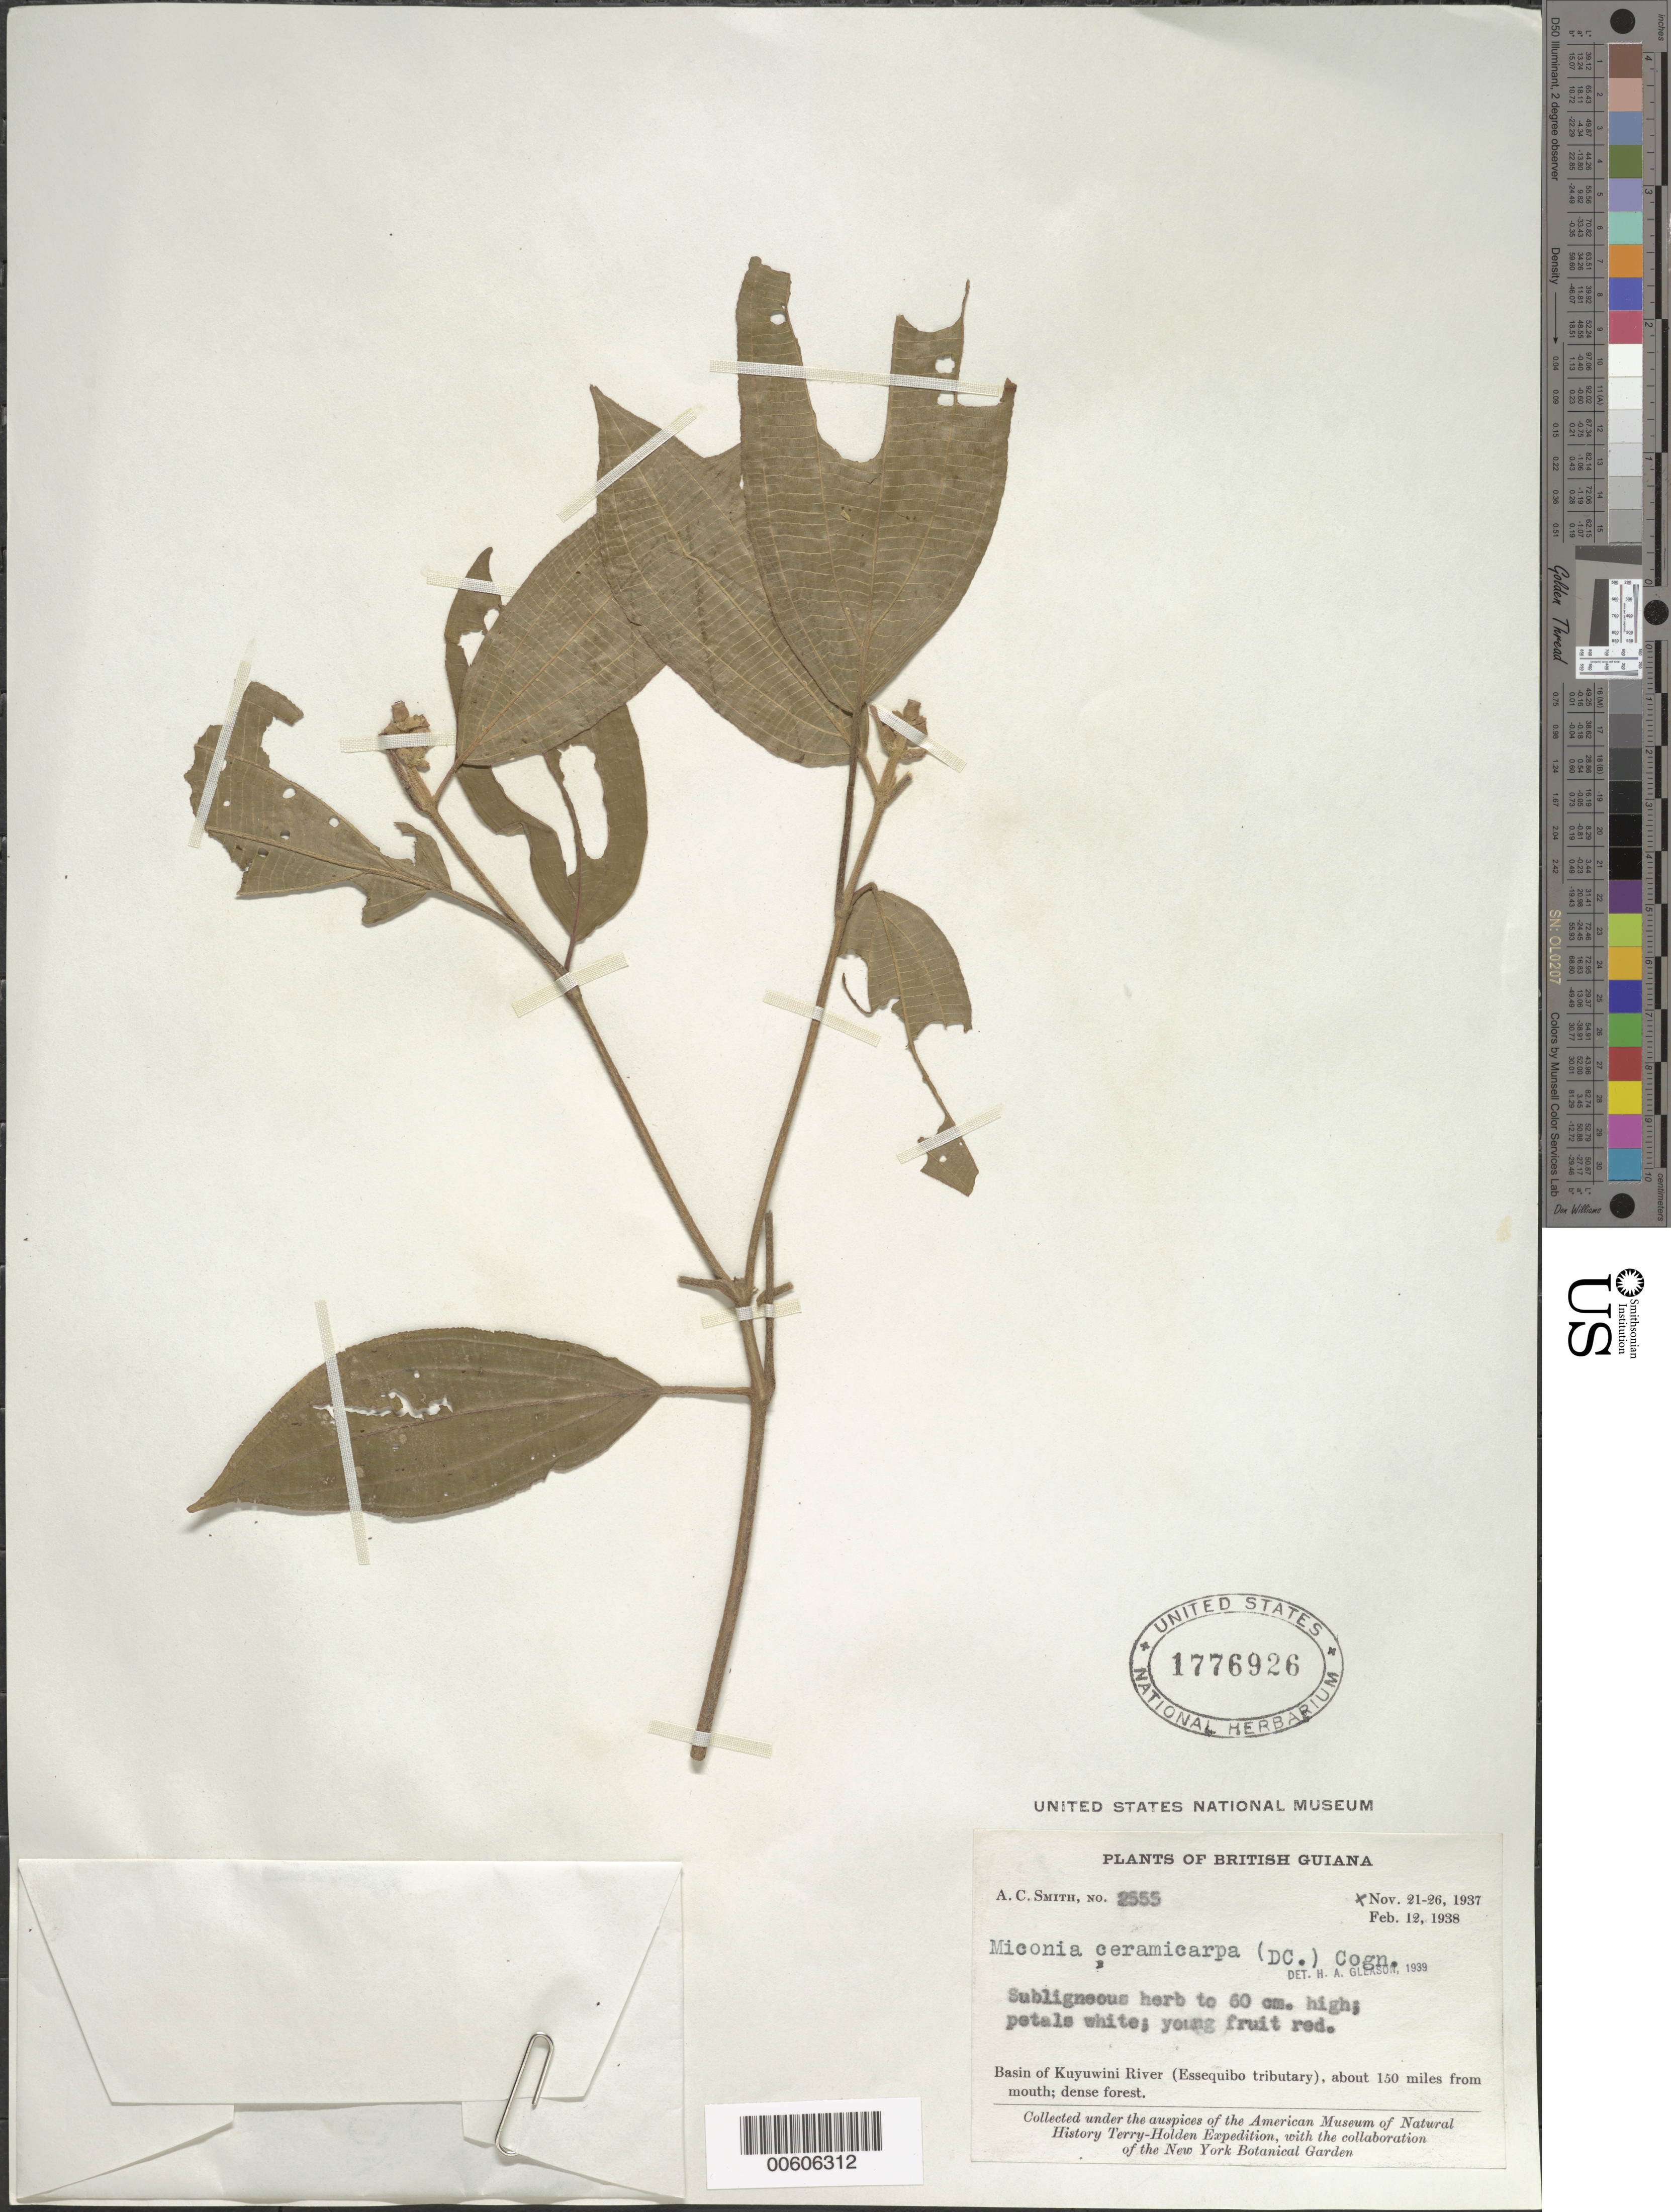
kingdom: Plantae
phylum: Tracheophyta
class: Magnoliopsida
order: Myrtales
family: Melastomataceae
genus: Miconia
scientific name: Miconia ceramicarpa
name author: (DC.) Cogn.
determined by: Gleason, H. A.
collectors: A. C. Smith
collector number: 2555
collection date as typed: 21-Nov-37 to 26-Nov-37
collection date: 1937-11-21/1937-11-26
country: Guyana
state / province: U. Takutu-U. Essequibo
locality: Kuyuwini River Basin (Essequibo River tributary), about 150 mi. from mouth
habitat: Dense forest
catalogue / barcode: US 1776926